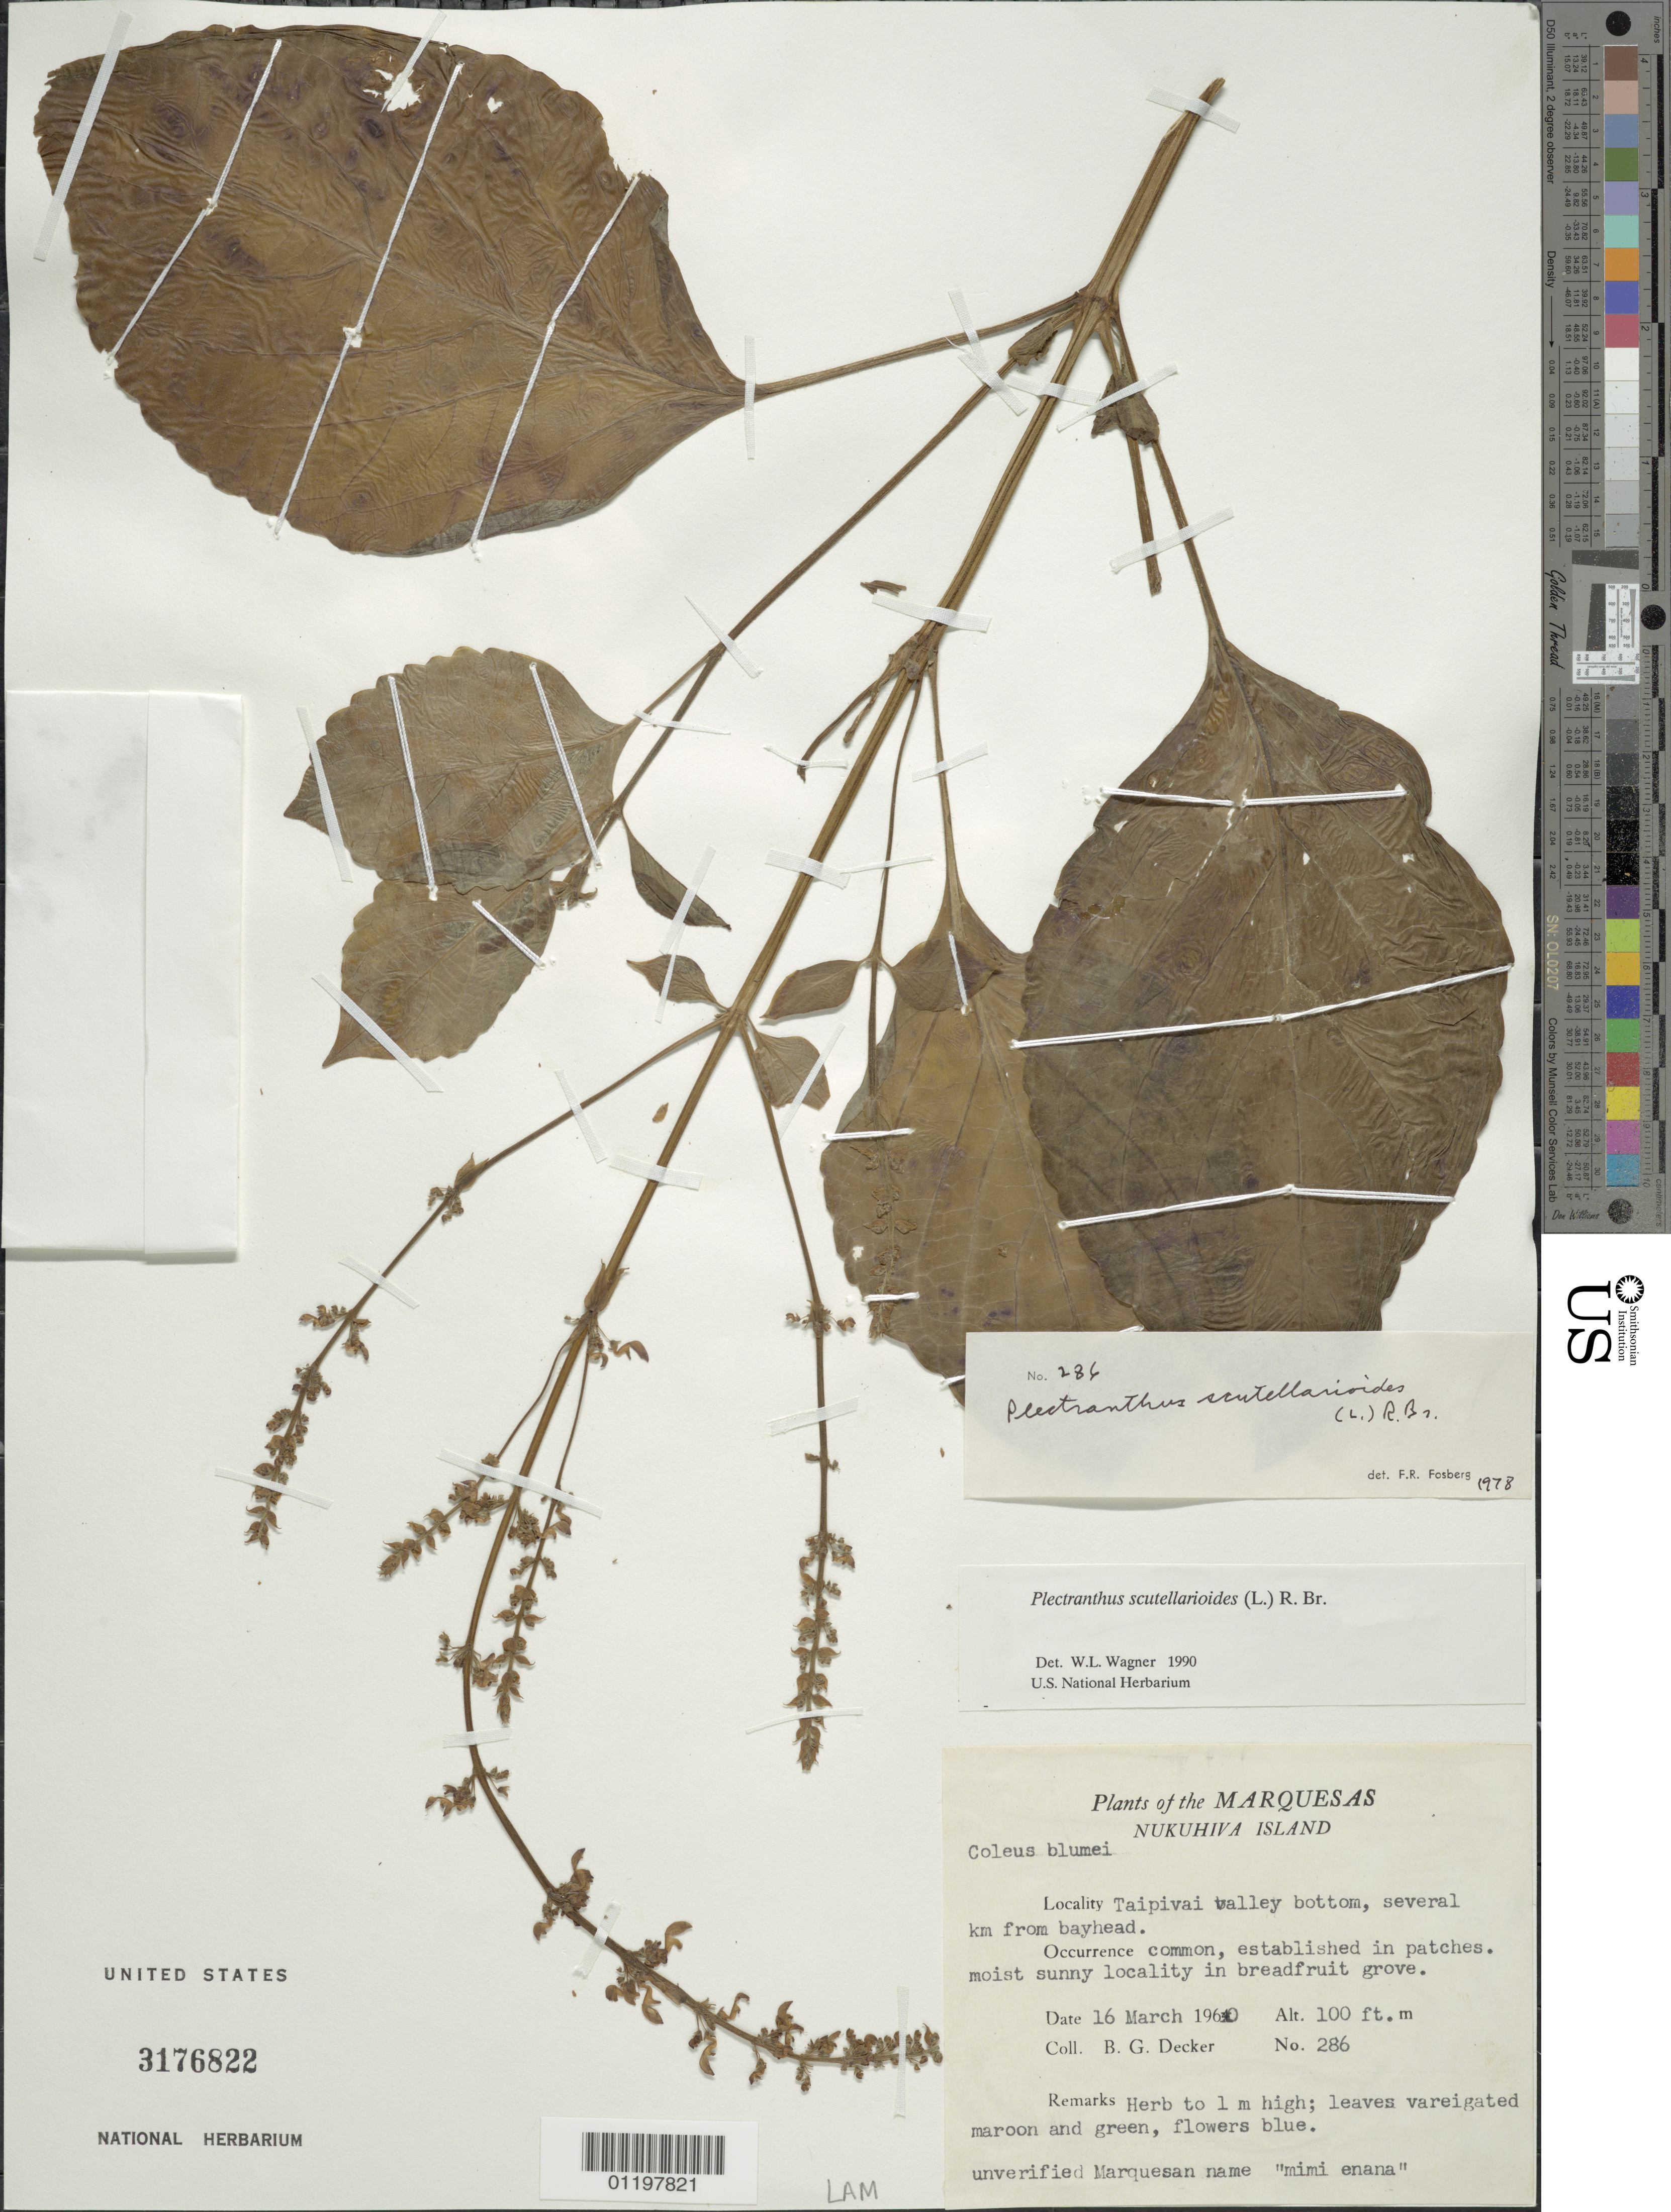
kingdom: Plantae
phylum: Tracheophyta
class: Magnoliopsida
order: Lamiales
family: Lamiaceae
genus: Coleus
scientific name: Coleus scutellarioides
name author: (L.) Benth.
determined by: Wagner, W. L., (BOT), Smithsonian Institution - National Museum of Natural History (UNITED STATES)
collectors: B. G. Decker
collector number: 286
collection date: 1960-03-16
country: French Polynesia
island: Nuku Hiva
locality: Taipivai Valley bottom, several km from bayhead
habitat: Moist sunny locality in breadfruit grove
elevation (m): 30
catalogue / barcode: US 3176822